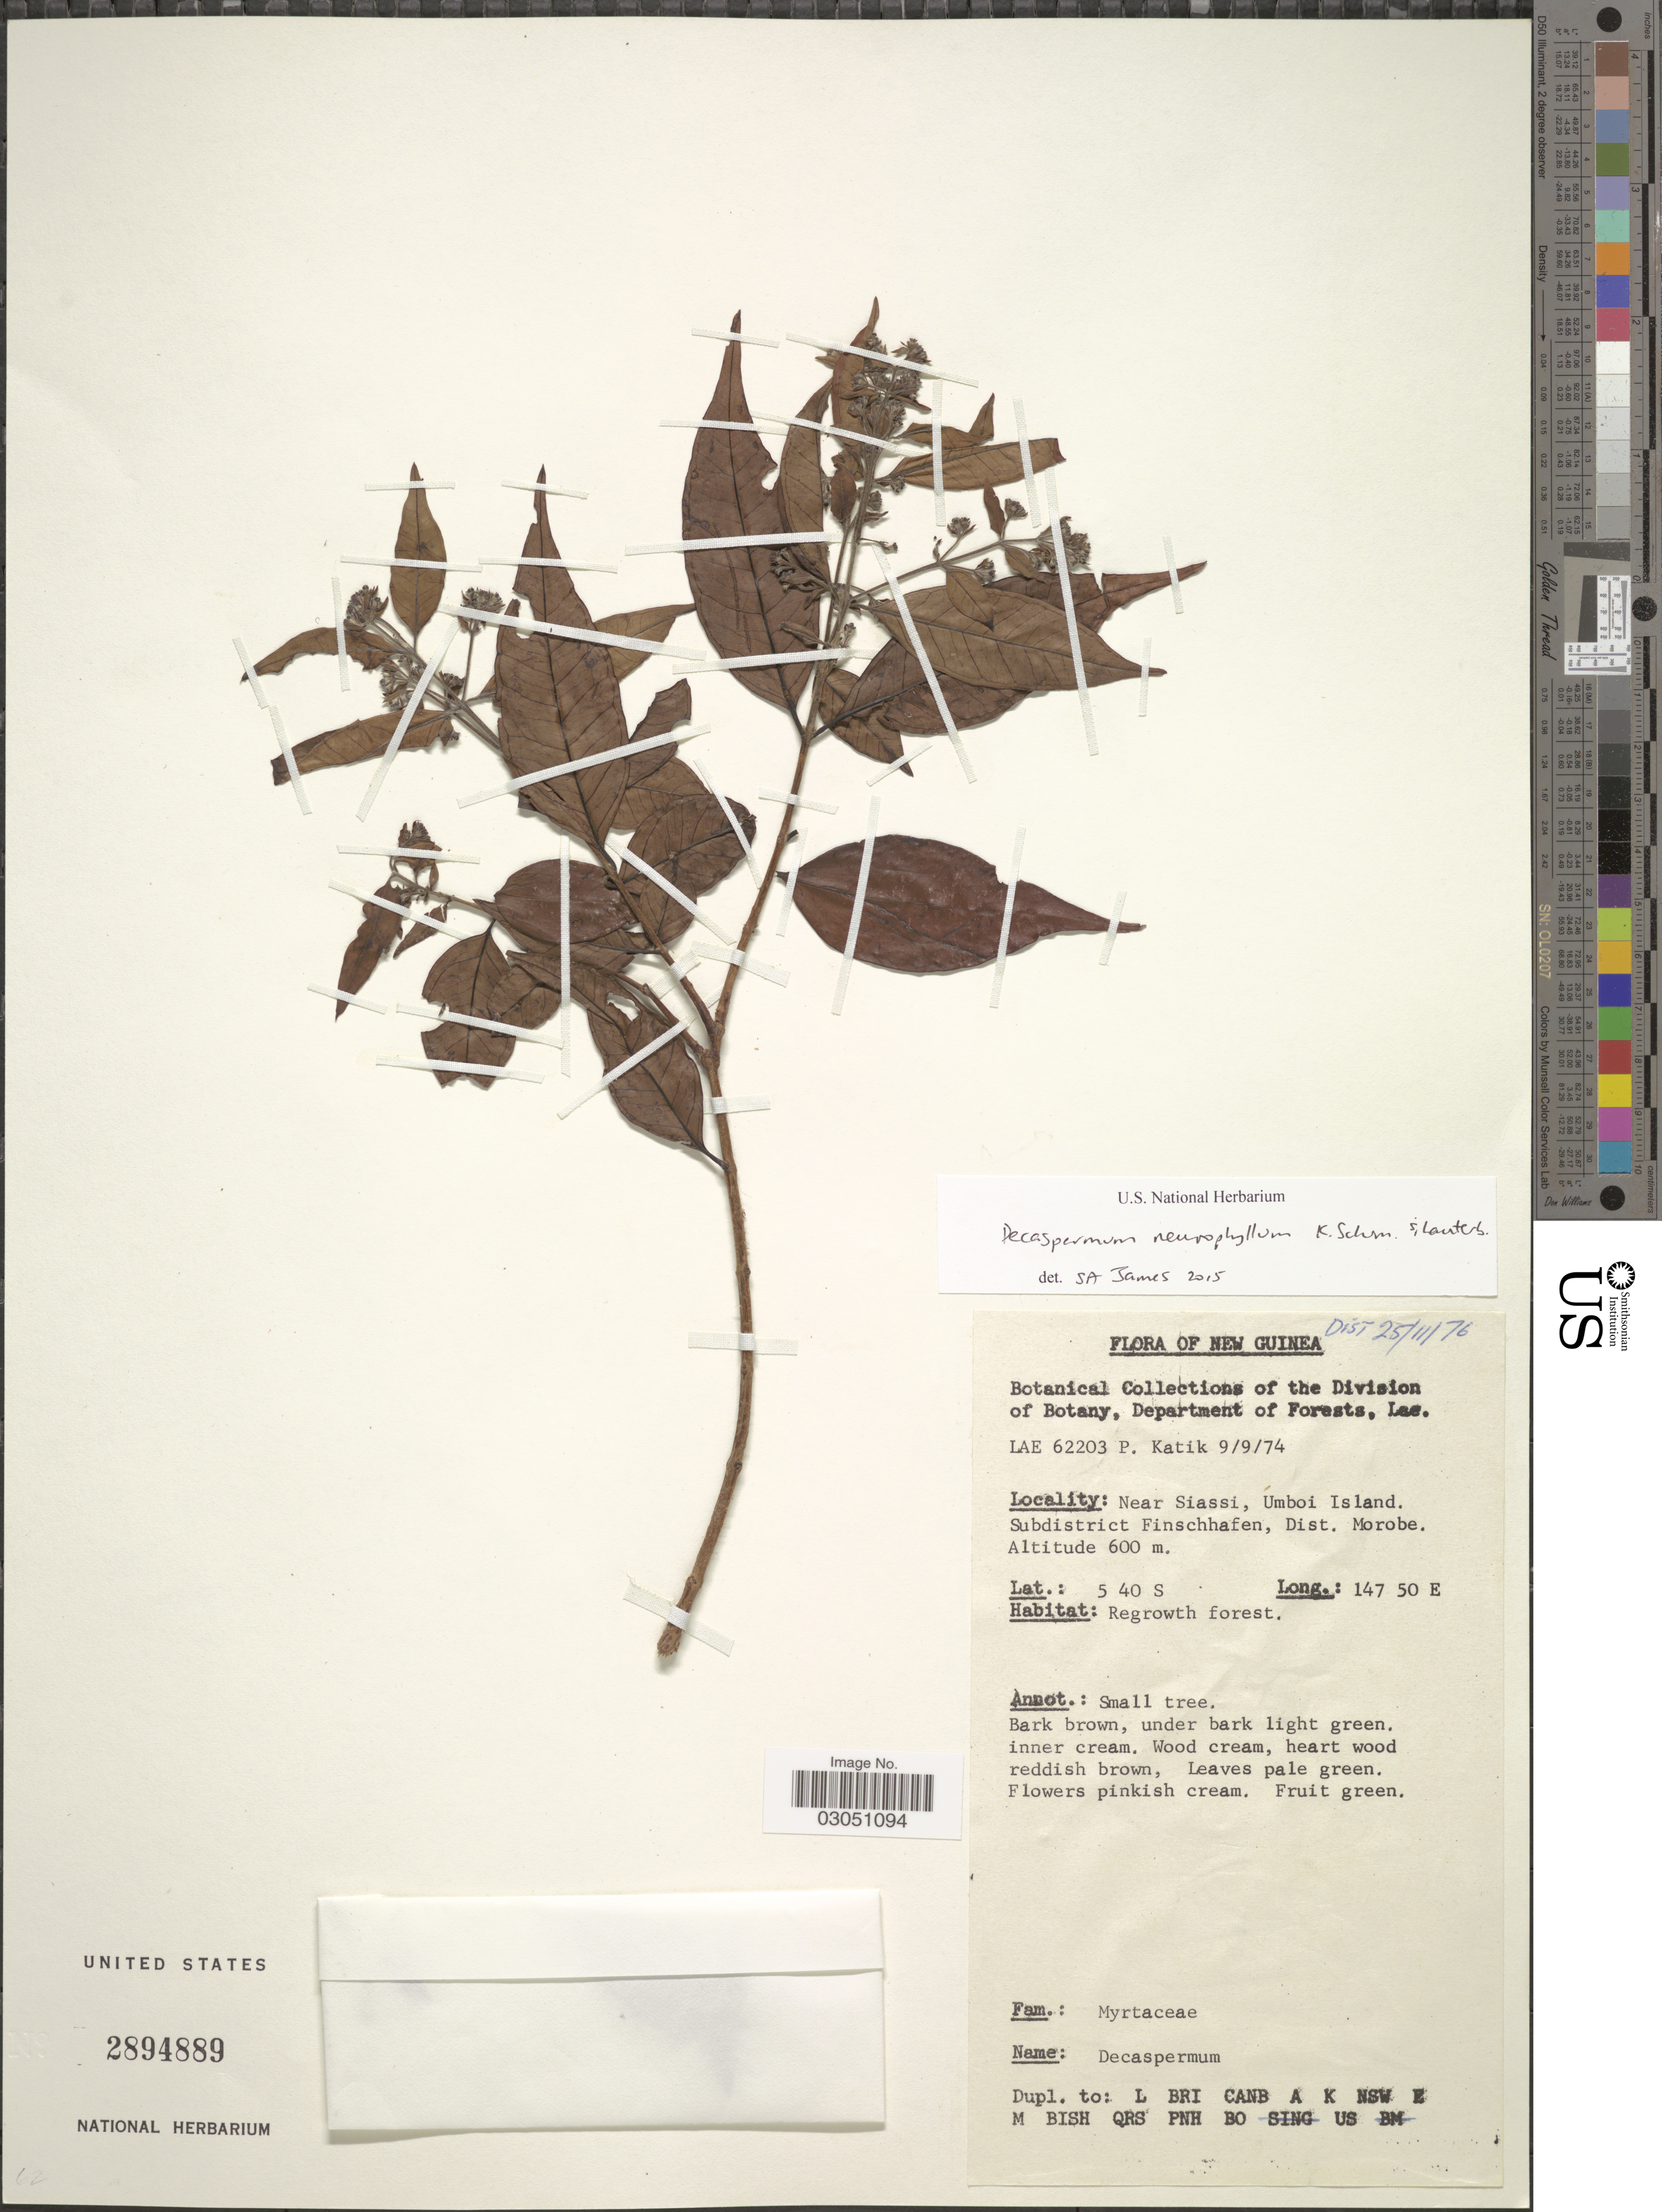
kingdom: Plantae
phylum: Tracheophyta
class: Magnoliopsida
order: Myrtales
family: Myrtaceae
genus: Decaspermum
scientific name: Decaspermum neurophyllum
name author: K. Schum. & Lauterb.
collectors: P. Katik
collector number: LAE62203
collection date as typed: Transcribed d/m/y: 9/9/74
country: Papua New Guinea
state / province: Morobe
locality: New Guinea. Near Siassi, Umboi Island. Subdistrict Finschhafen, Dist. Morobe.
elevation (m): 600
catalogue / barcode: US 2894889